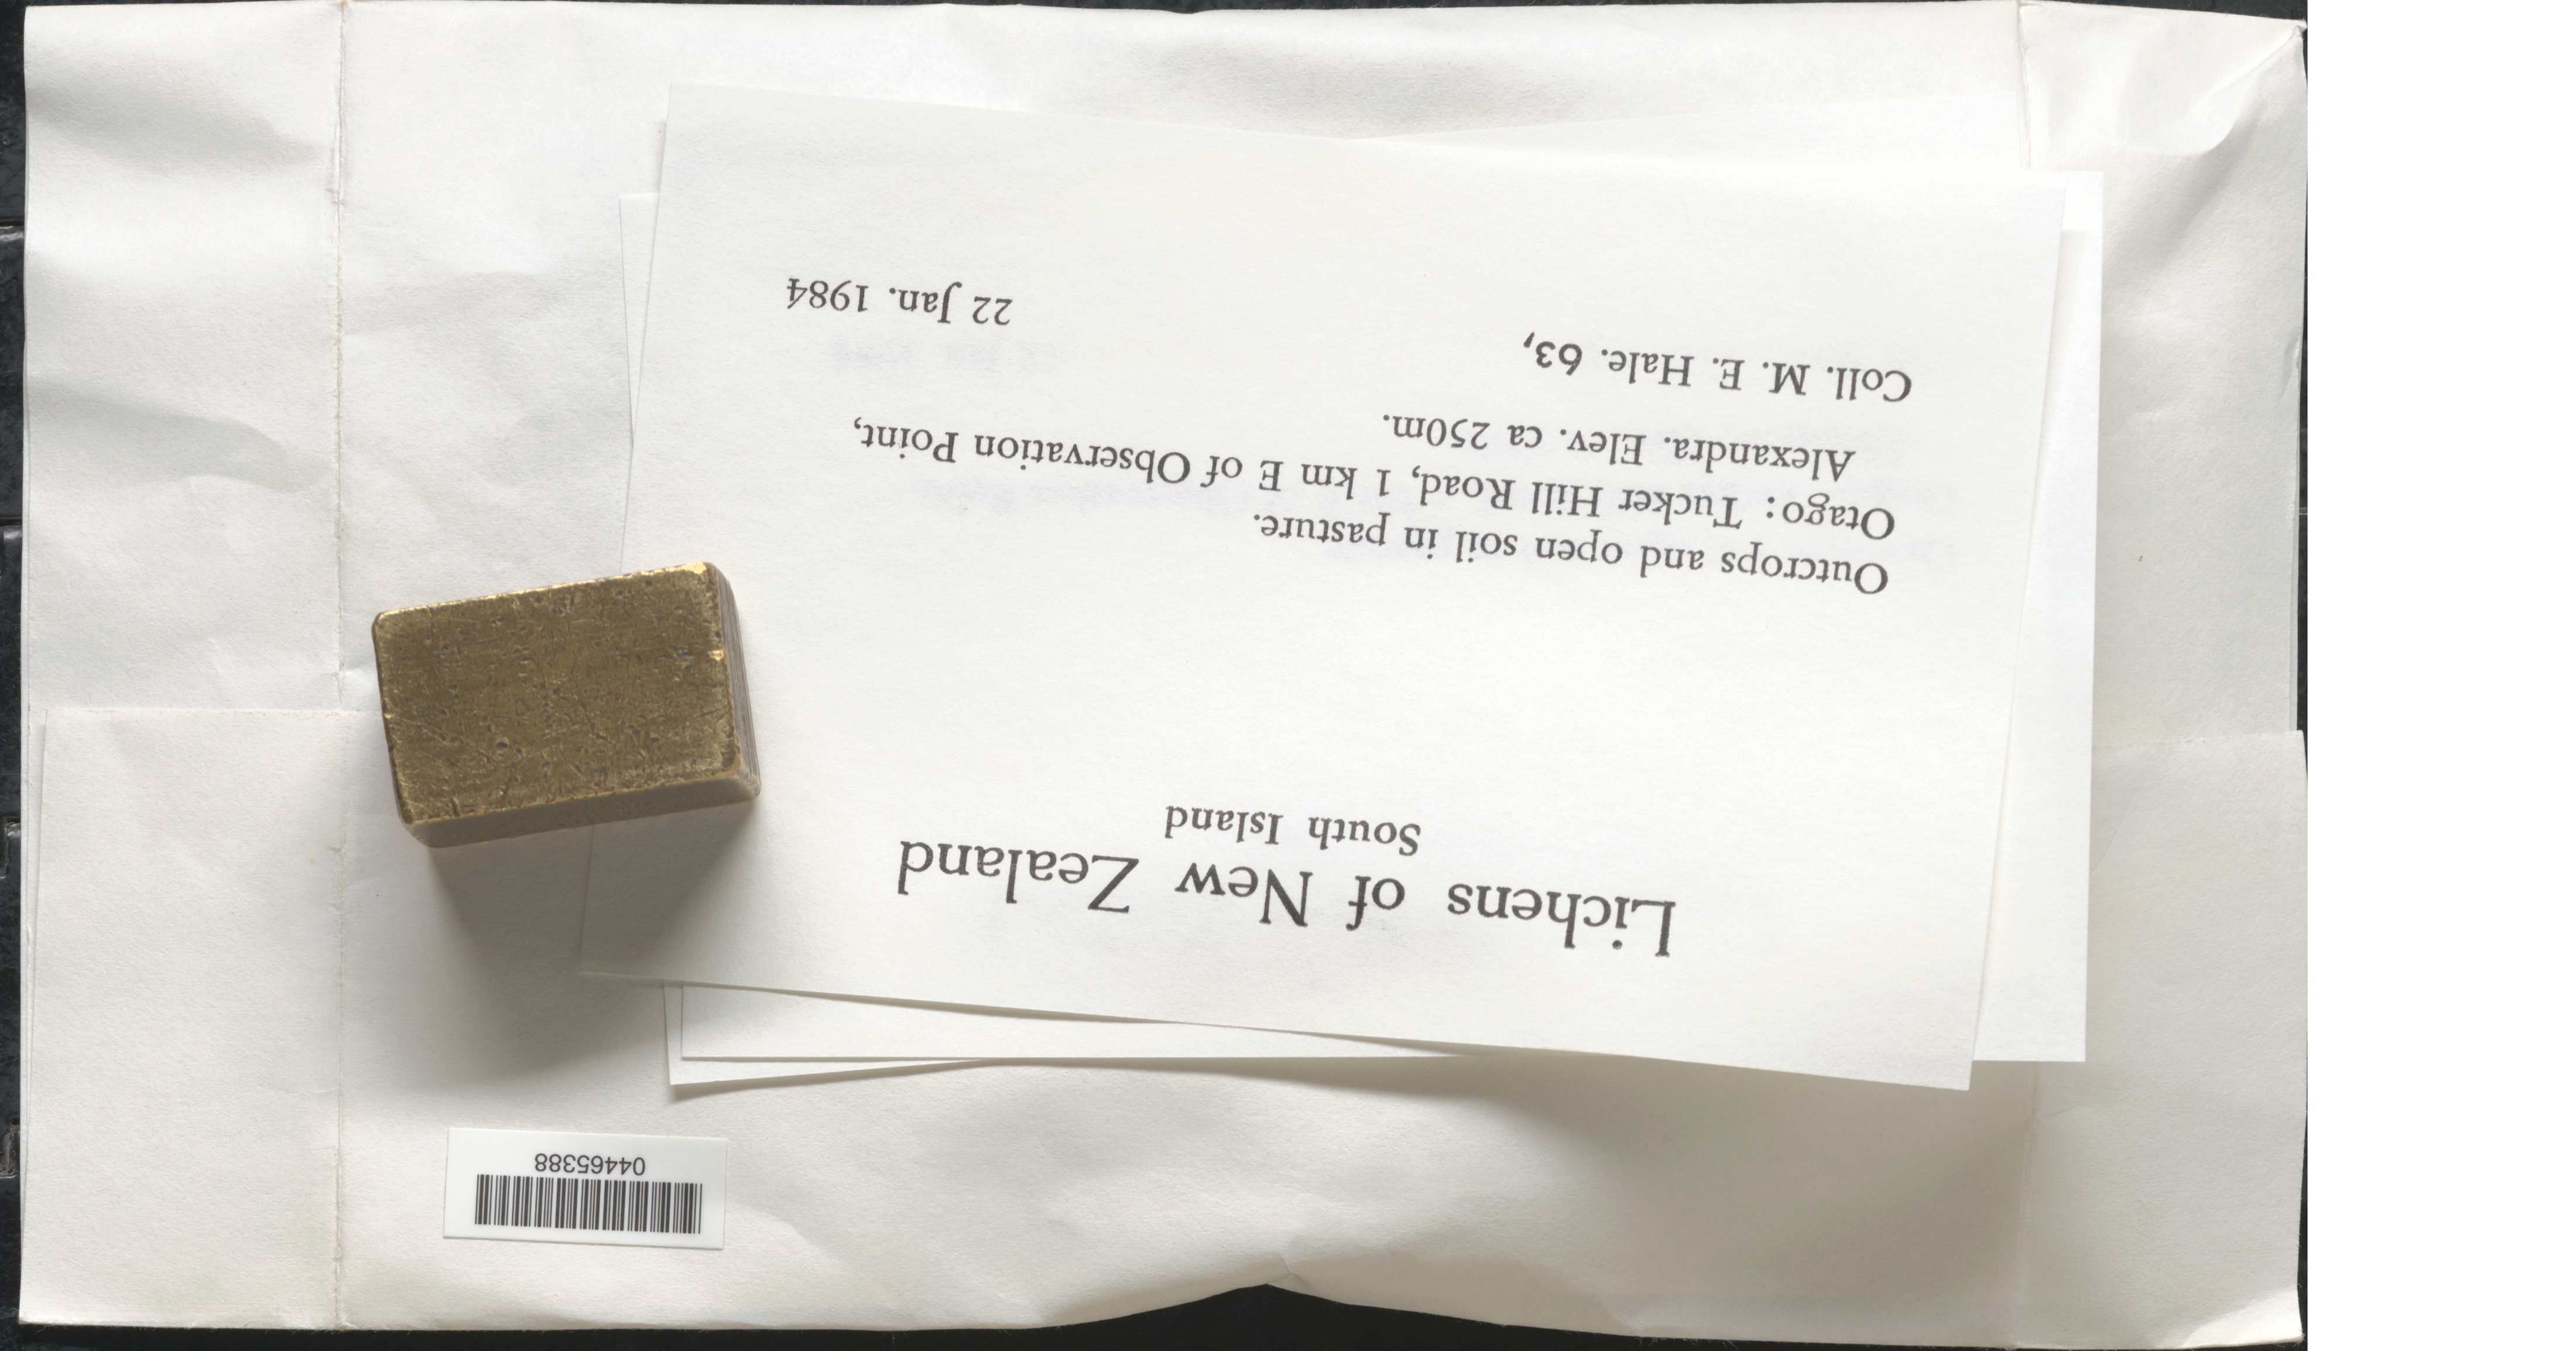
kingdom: Fungi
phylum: Ascomycota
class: Lecanoromycetes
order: Lecanorales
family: Parmeliaceae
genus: Xanthoparmelia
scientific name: Xanthoparmelia sp.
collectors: M. Hale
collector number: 63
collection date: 1984-01-22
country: New Zealand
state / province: Otago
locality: South Island. Tucker Hill Road, 1 km E of Observation Point, Alexandra.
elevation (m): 250